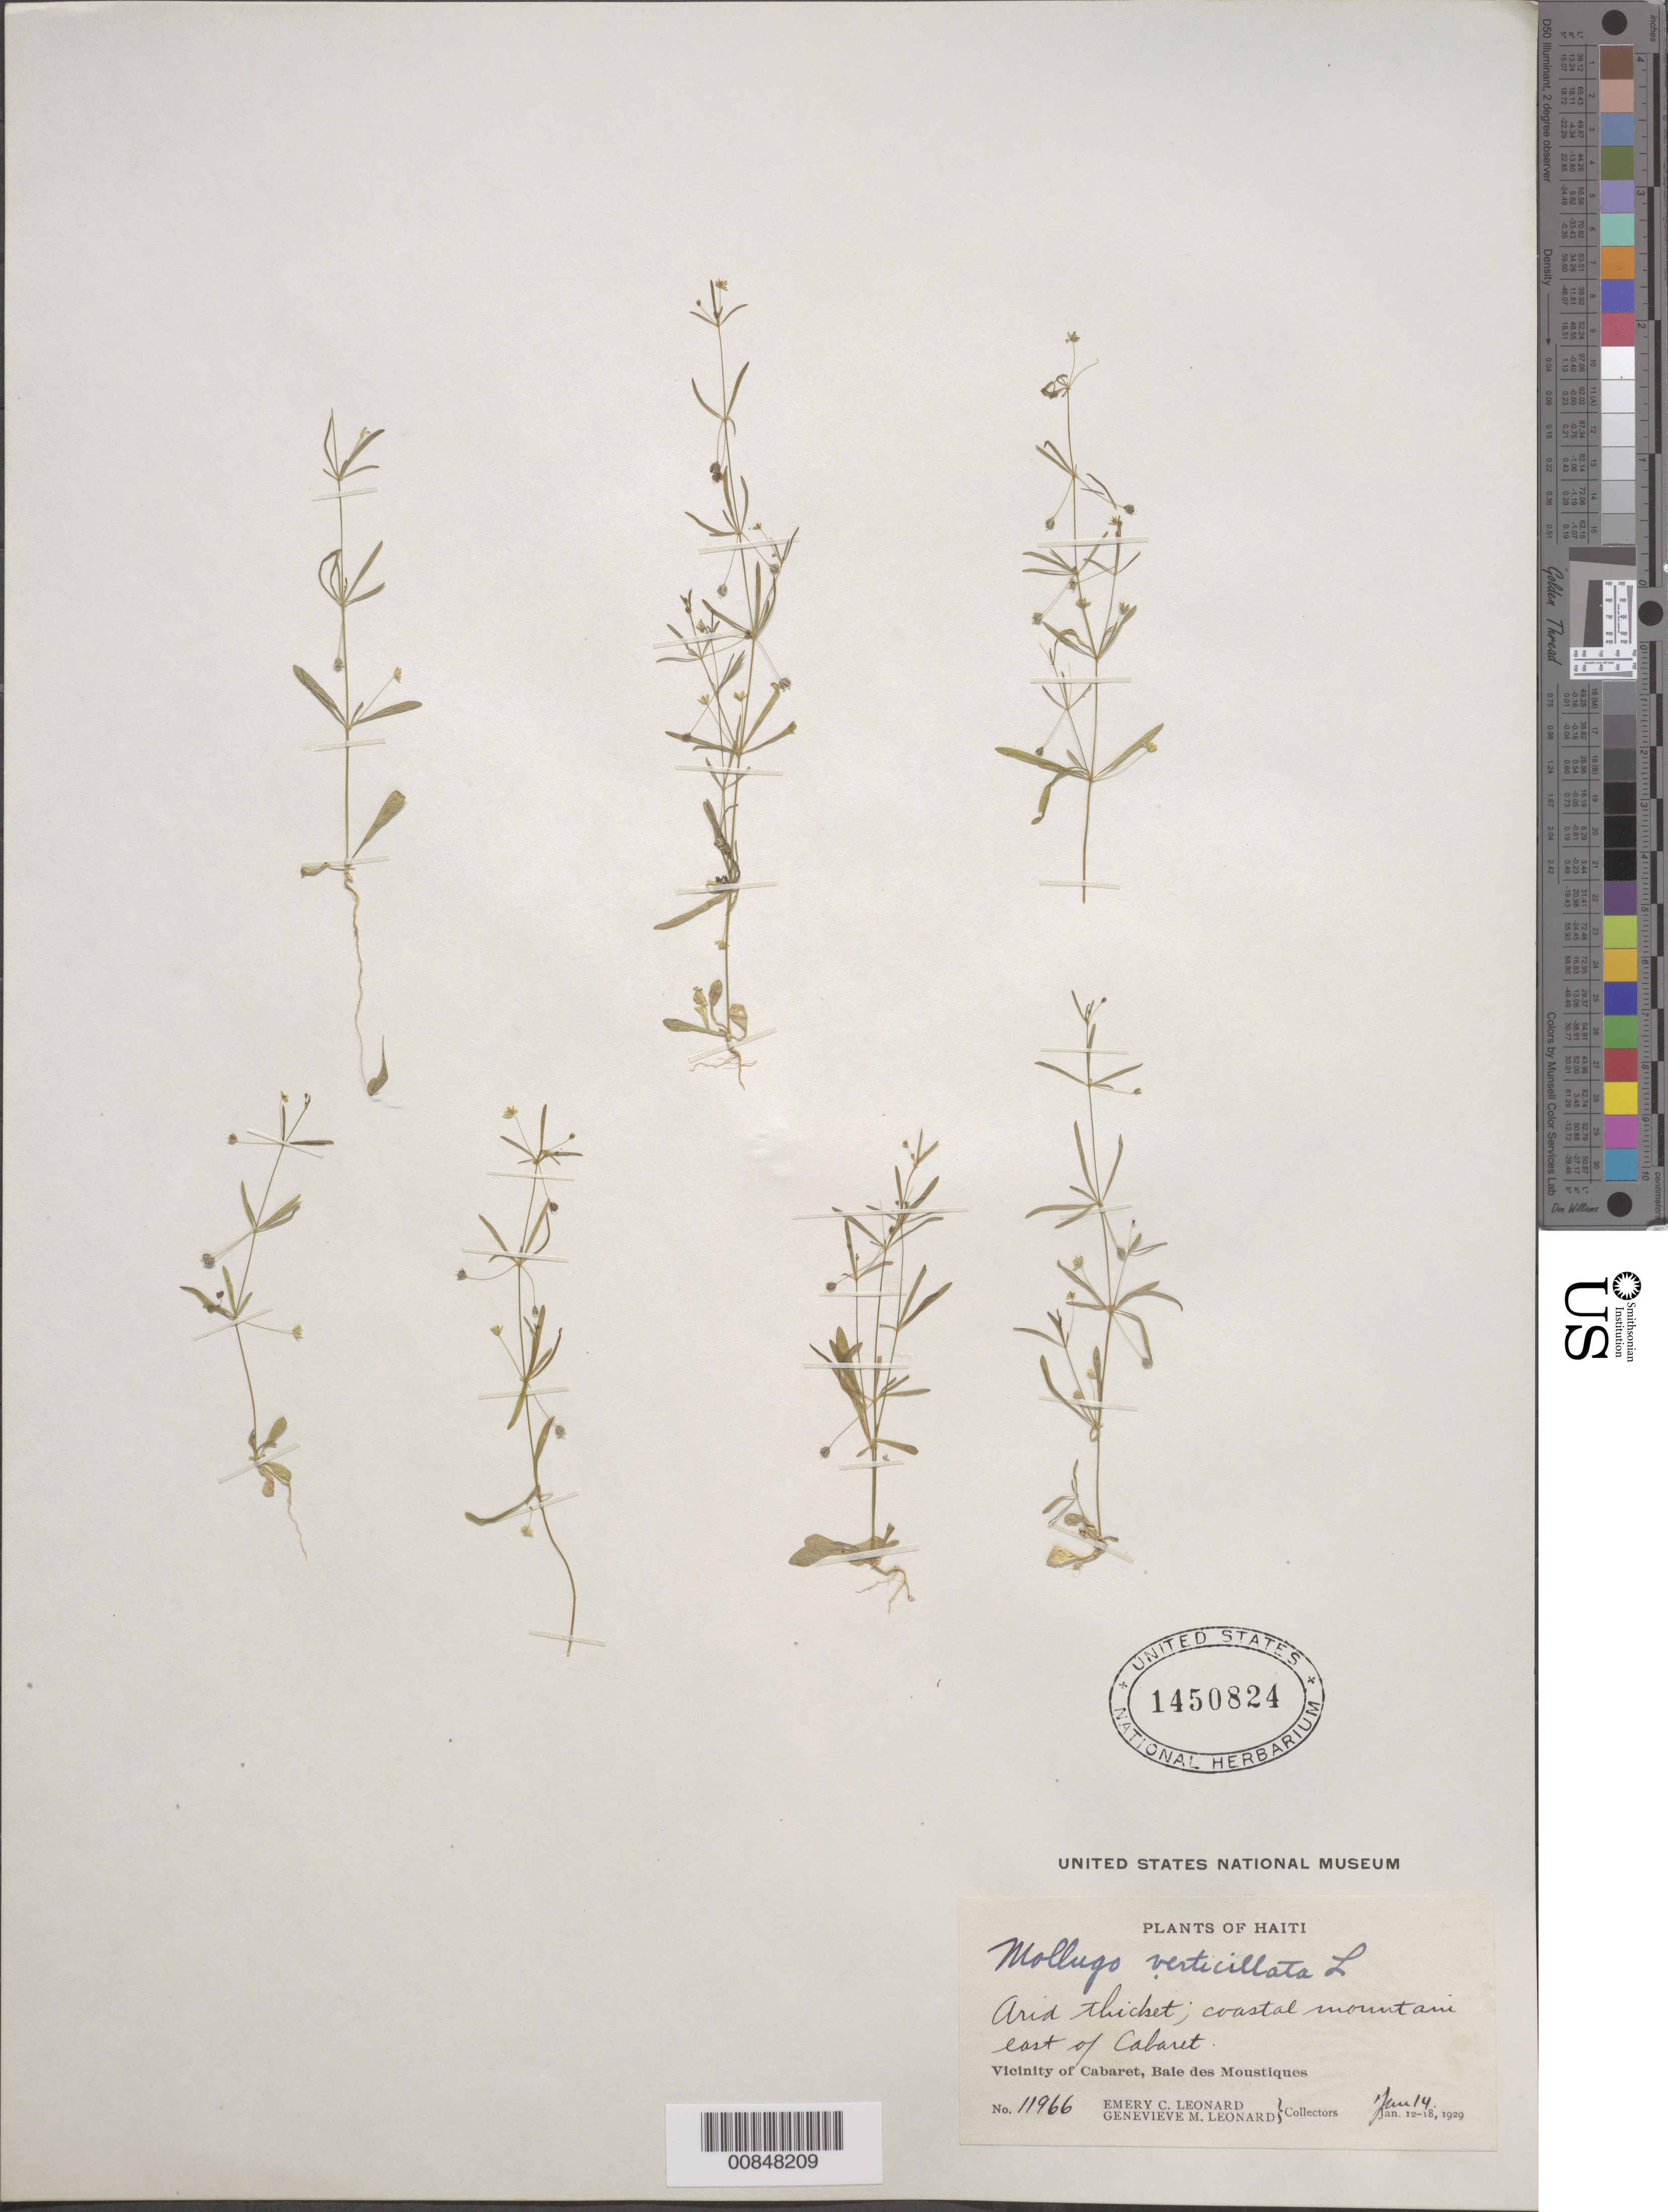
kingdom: Plantae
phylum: Tracheophyta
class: Magnoliopsida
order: Caryophyllales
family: Molluginaceae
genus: Mollugo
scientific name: Mollugo verticillata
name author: L.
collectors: E. C. Leonard & G. M. Leonard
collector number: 11966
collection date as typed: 14 Jan 1929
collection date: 1929-01-14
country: Haiti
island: Hispaniola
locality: Vicinity of Cabaret, Baie des Moustiques. Coastal mountain east of Cabaret.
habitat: Arid thicket.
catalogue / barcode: US 1450824